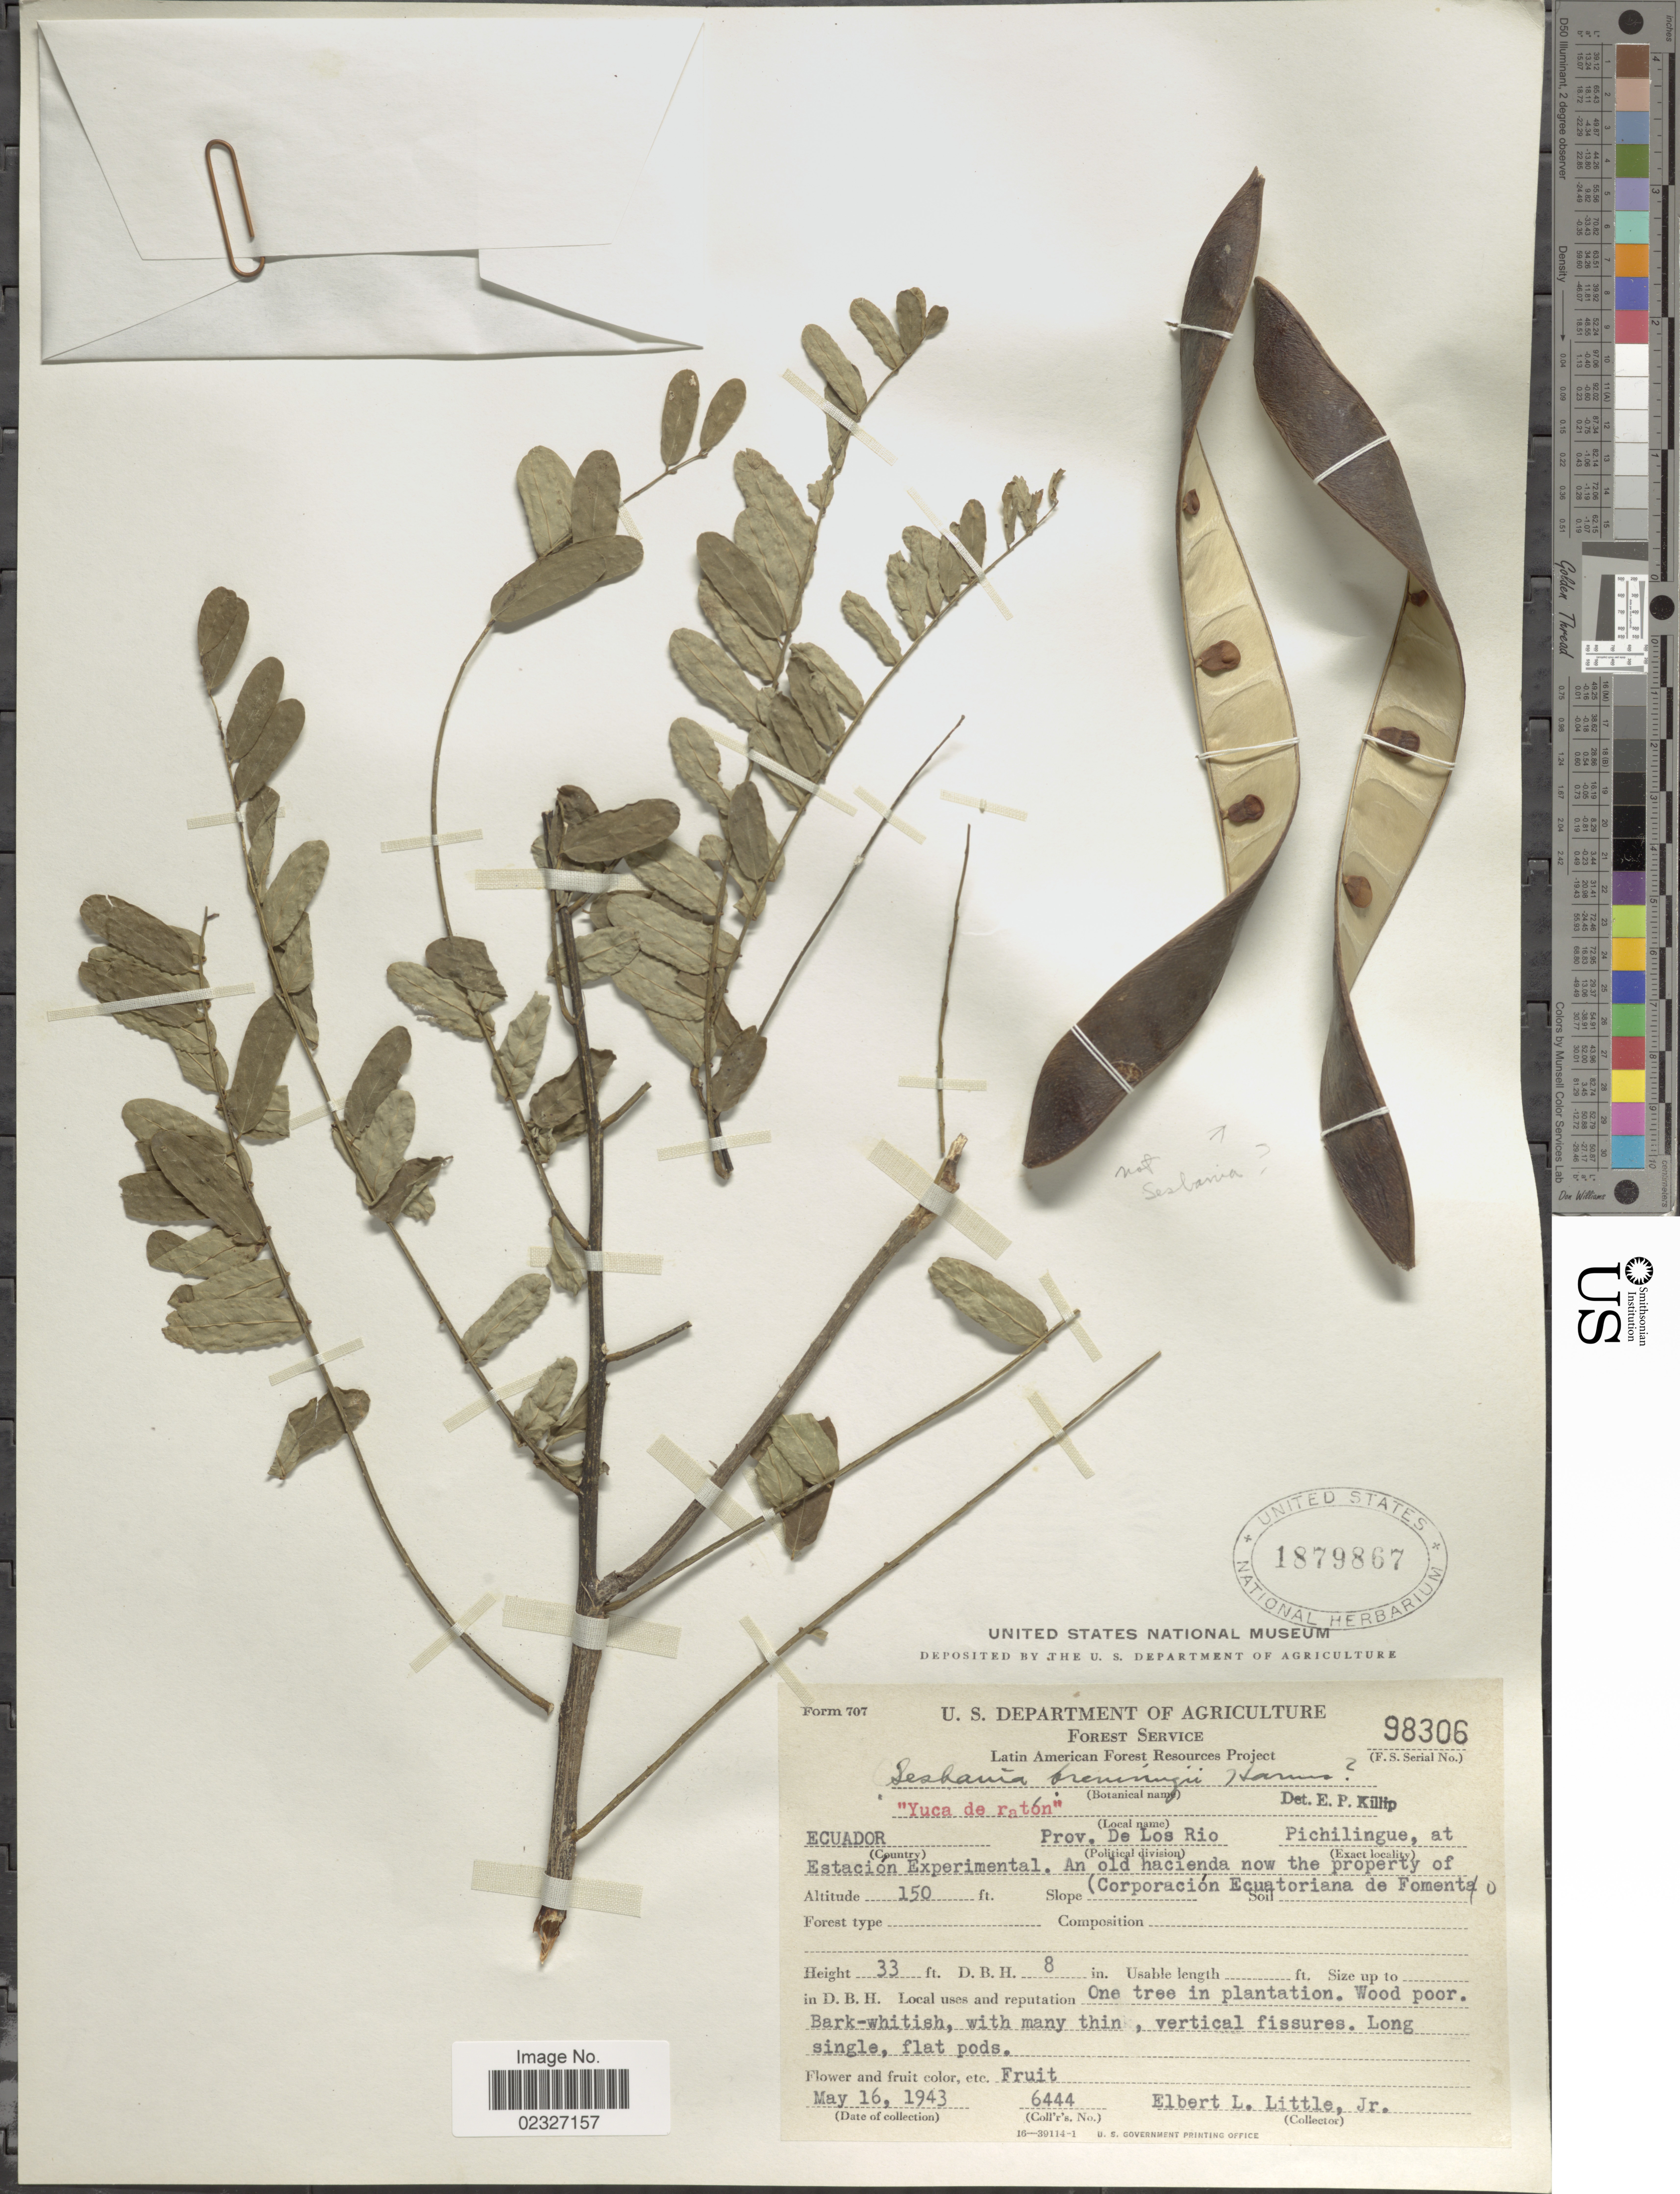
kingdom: Plantae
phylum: Tracheophyta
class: Magnoliopsida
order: Fabales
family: Fabaceae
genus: Gliricidia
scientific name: Gliricidia brenningii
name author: (Harms) Lavin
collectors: E. L. Little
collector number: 6444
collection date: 1943-05-16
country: Ecuador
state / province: Los Ríos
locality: Pichilingue, at Estacion Experimental. An old hacienda now the property of Corporación Ecuatotiana de Foment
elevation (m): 46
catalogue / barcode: US 1879867